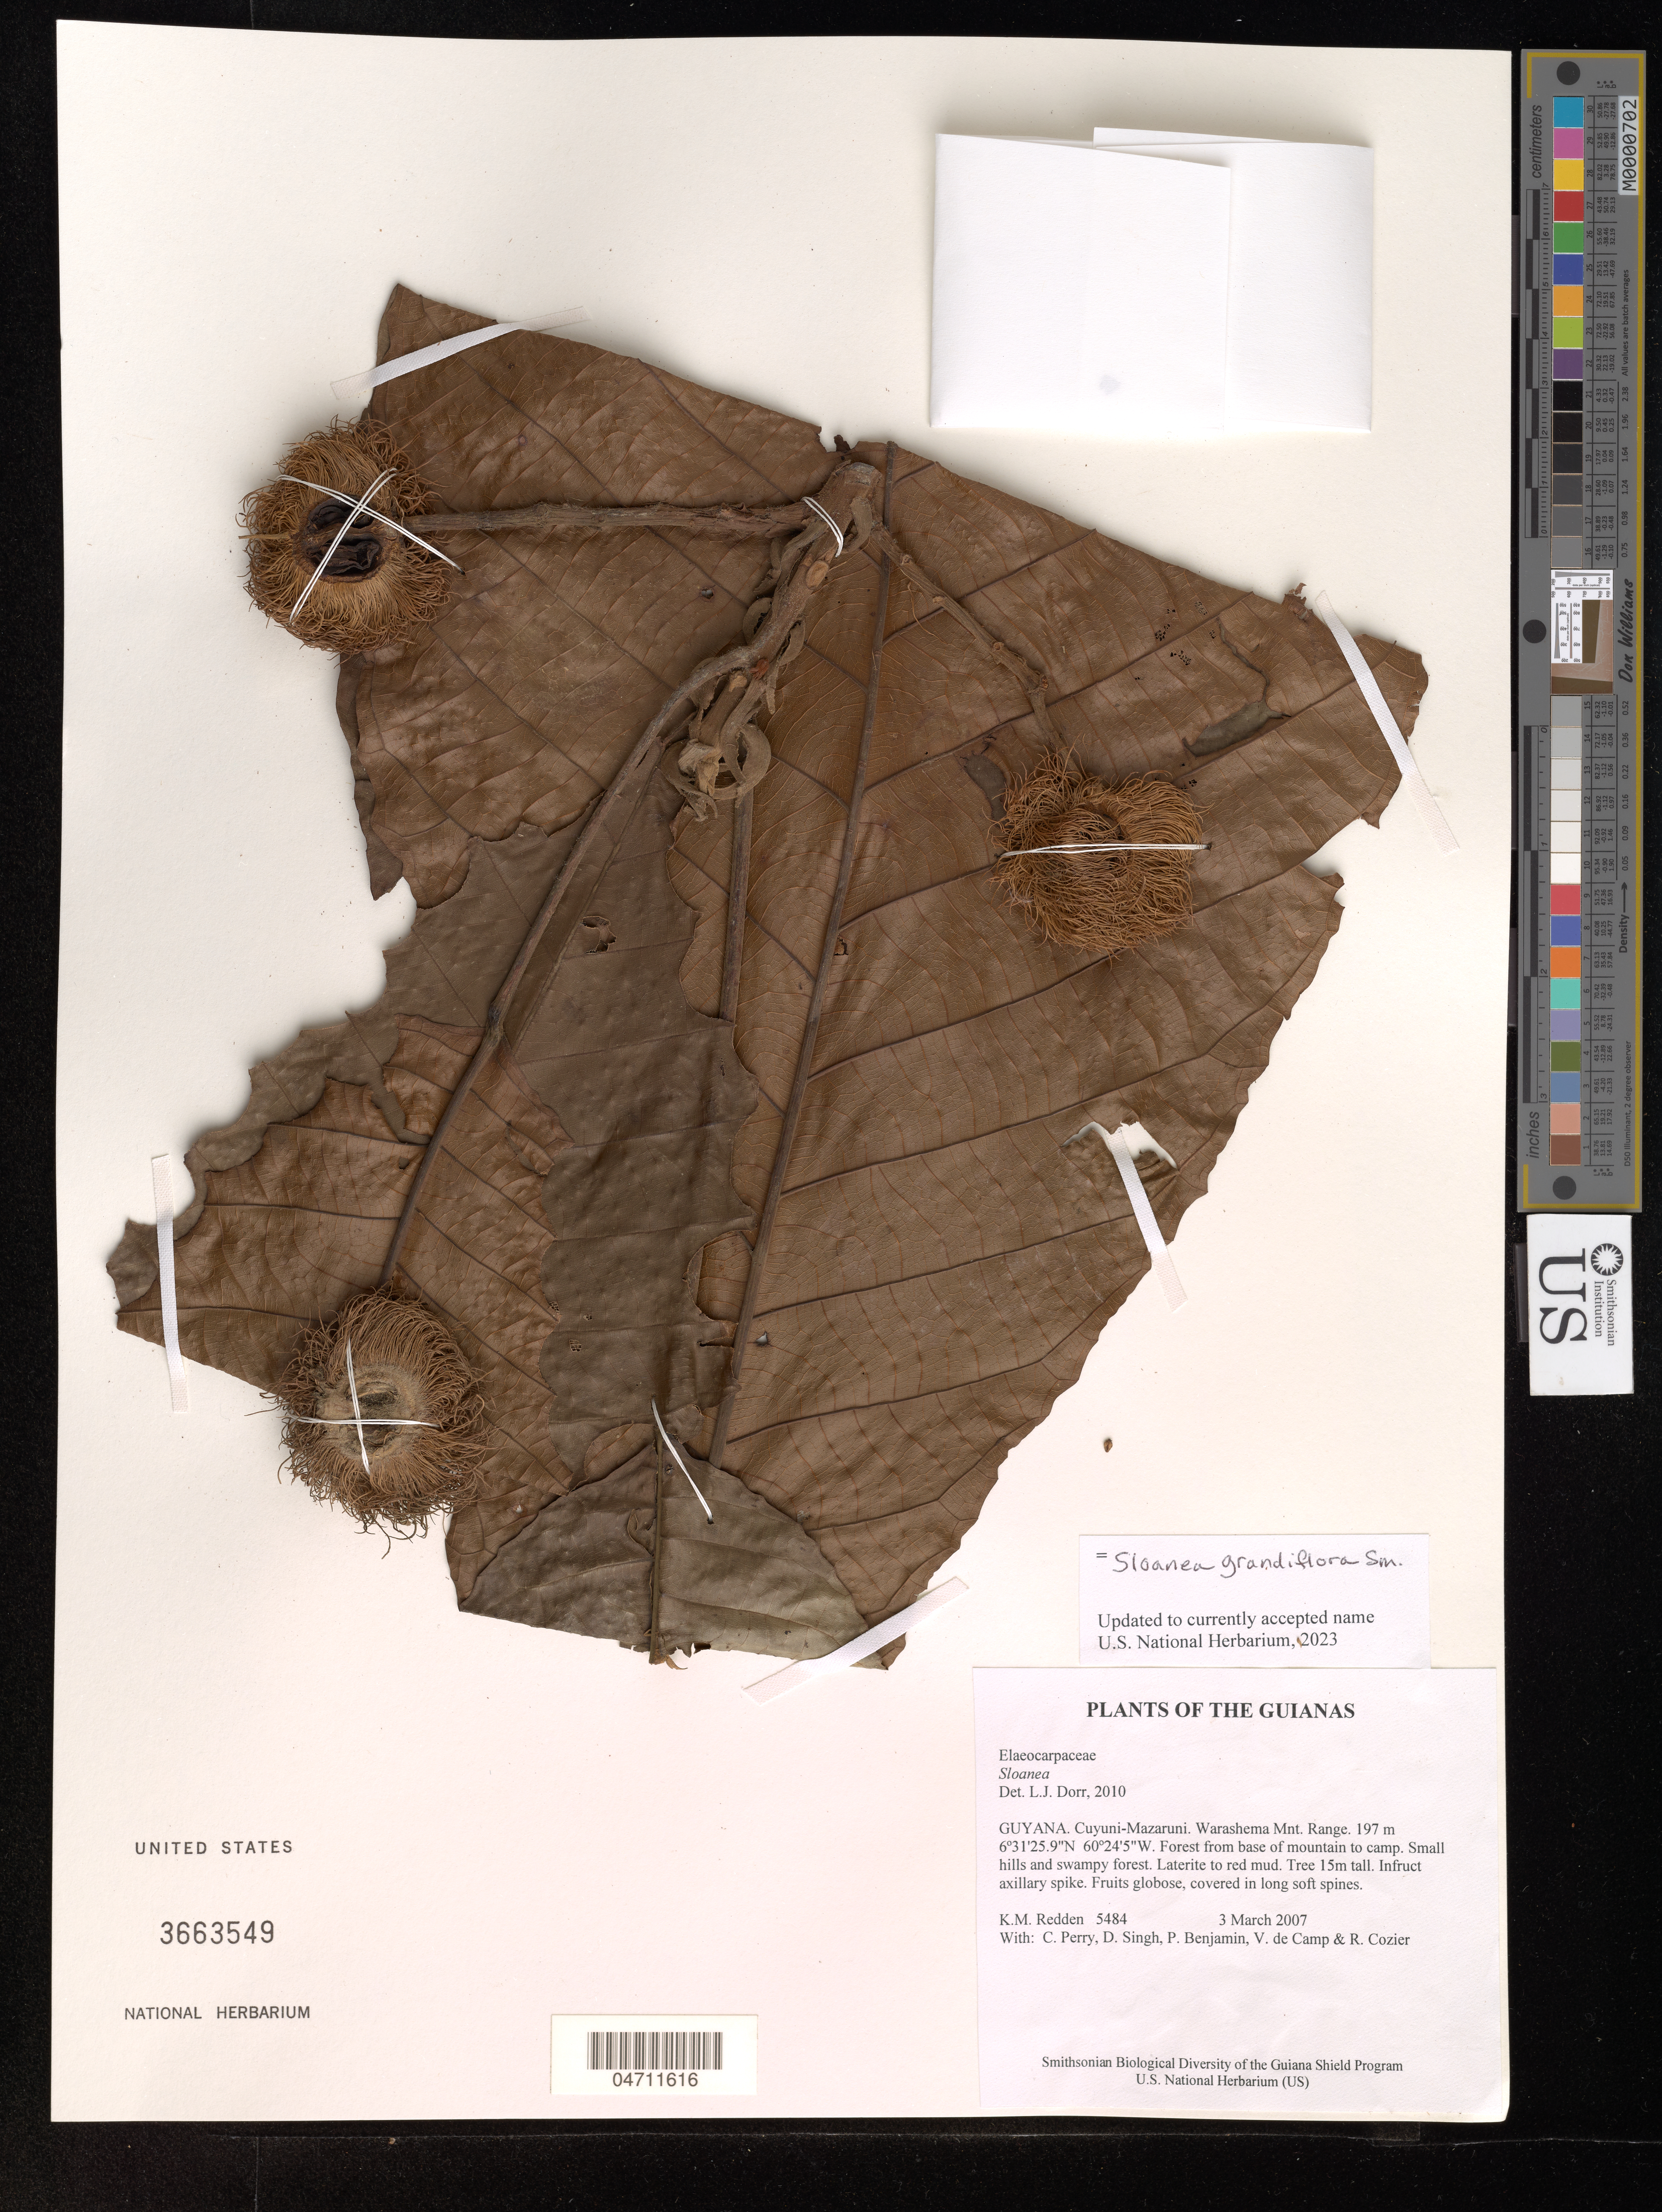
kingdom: Plantae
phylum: Tracheophyta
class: Magnoliopsida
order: Oxalidales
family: Elaeocarpaceae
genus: Sloanea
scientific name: Sloanea grandiflora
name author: Sm.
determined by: Pennington, T. D., (K)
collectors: K. M. Redden, C. Perry, D. Singh, P. Benjamin, V. De Camp & R. Cozier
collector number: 5484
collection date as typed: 3 March 2007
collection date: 2007-03-03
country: Guyana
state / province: Cuyuni-Mazaruni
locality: Warashema Mnt. Range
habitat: Forest from base of mountain to camp. Small hills and swampy forest. Laterite to red mud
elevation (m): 197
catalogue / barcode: US 3663549